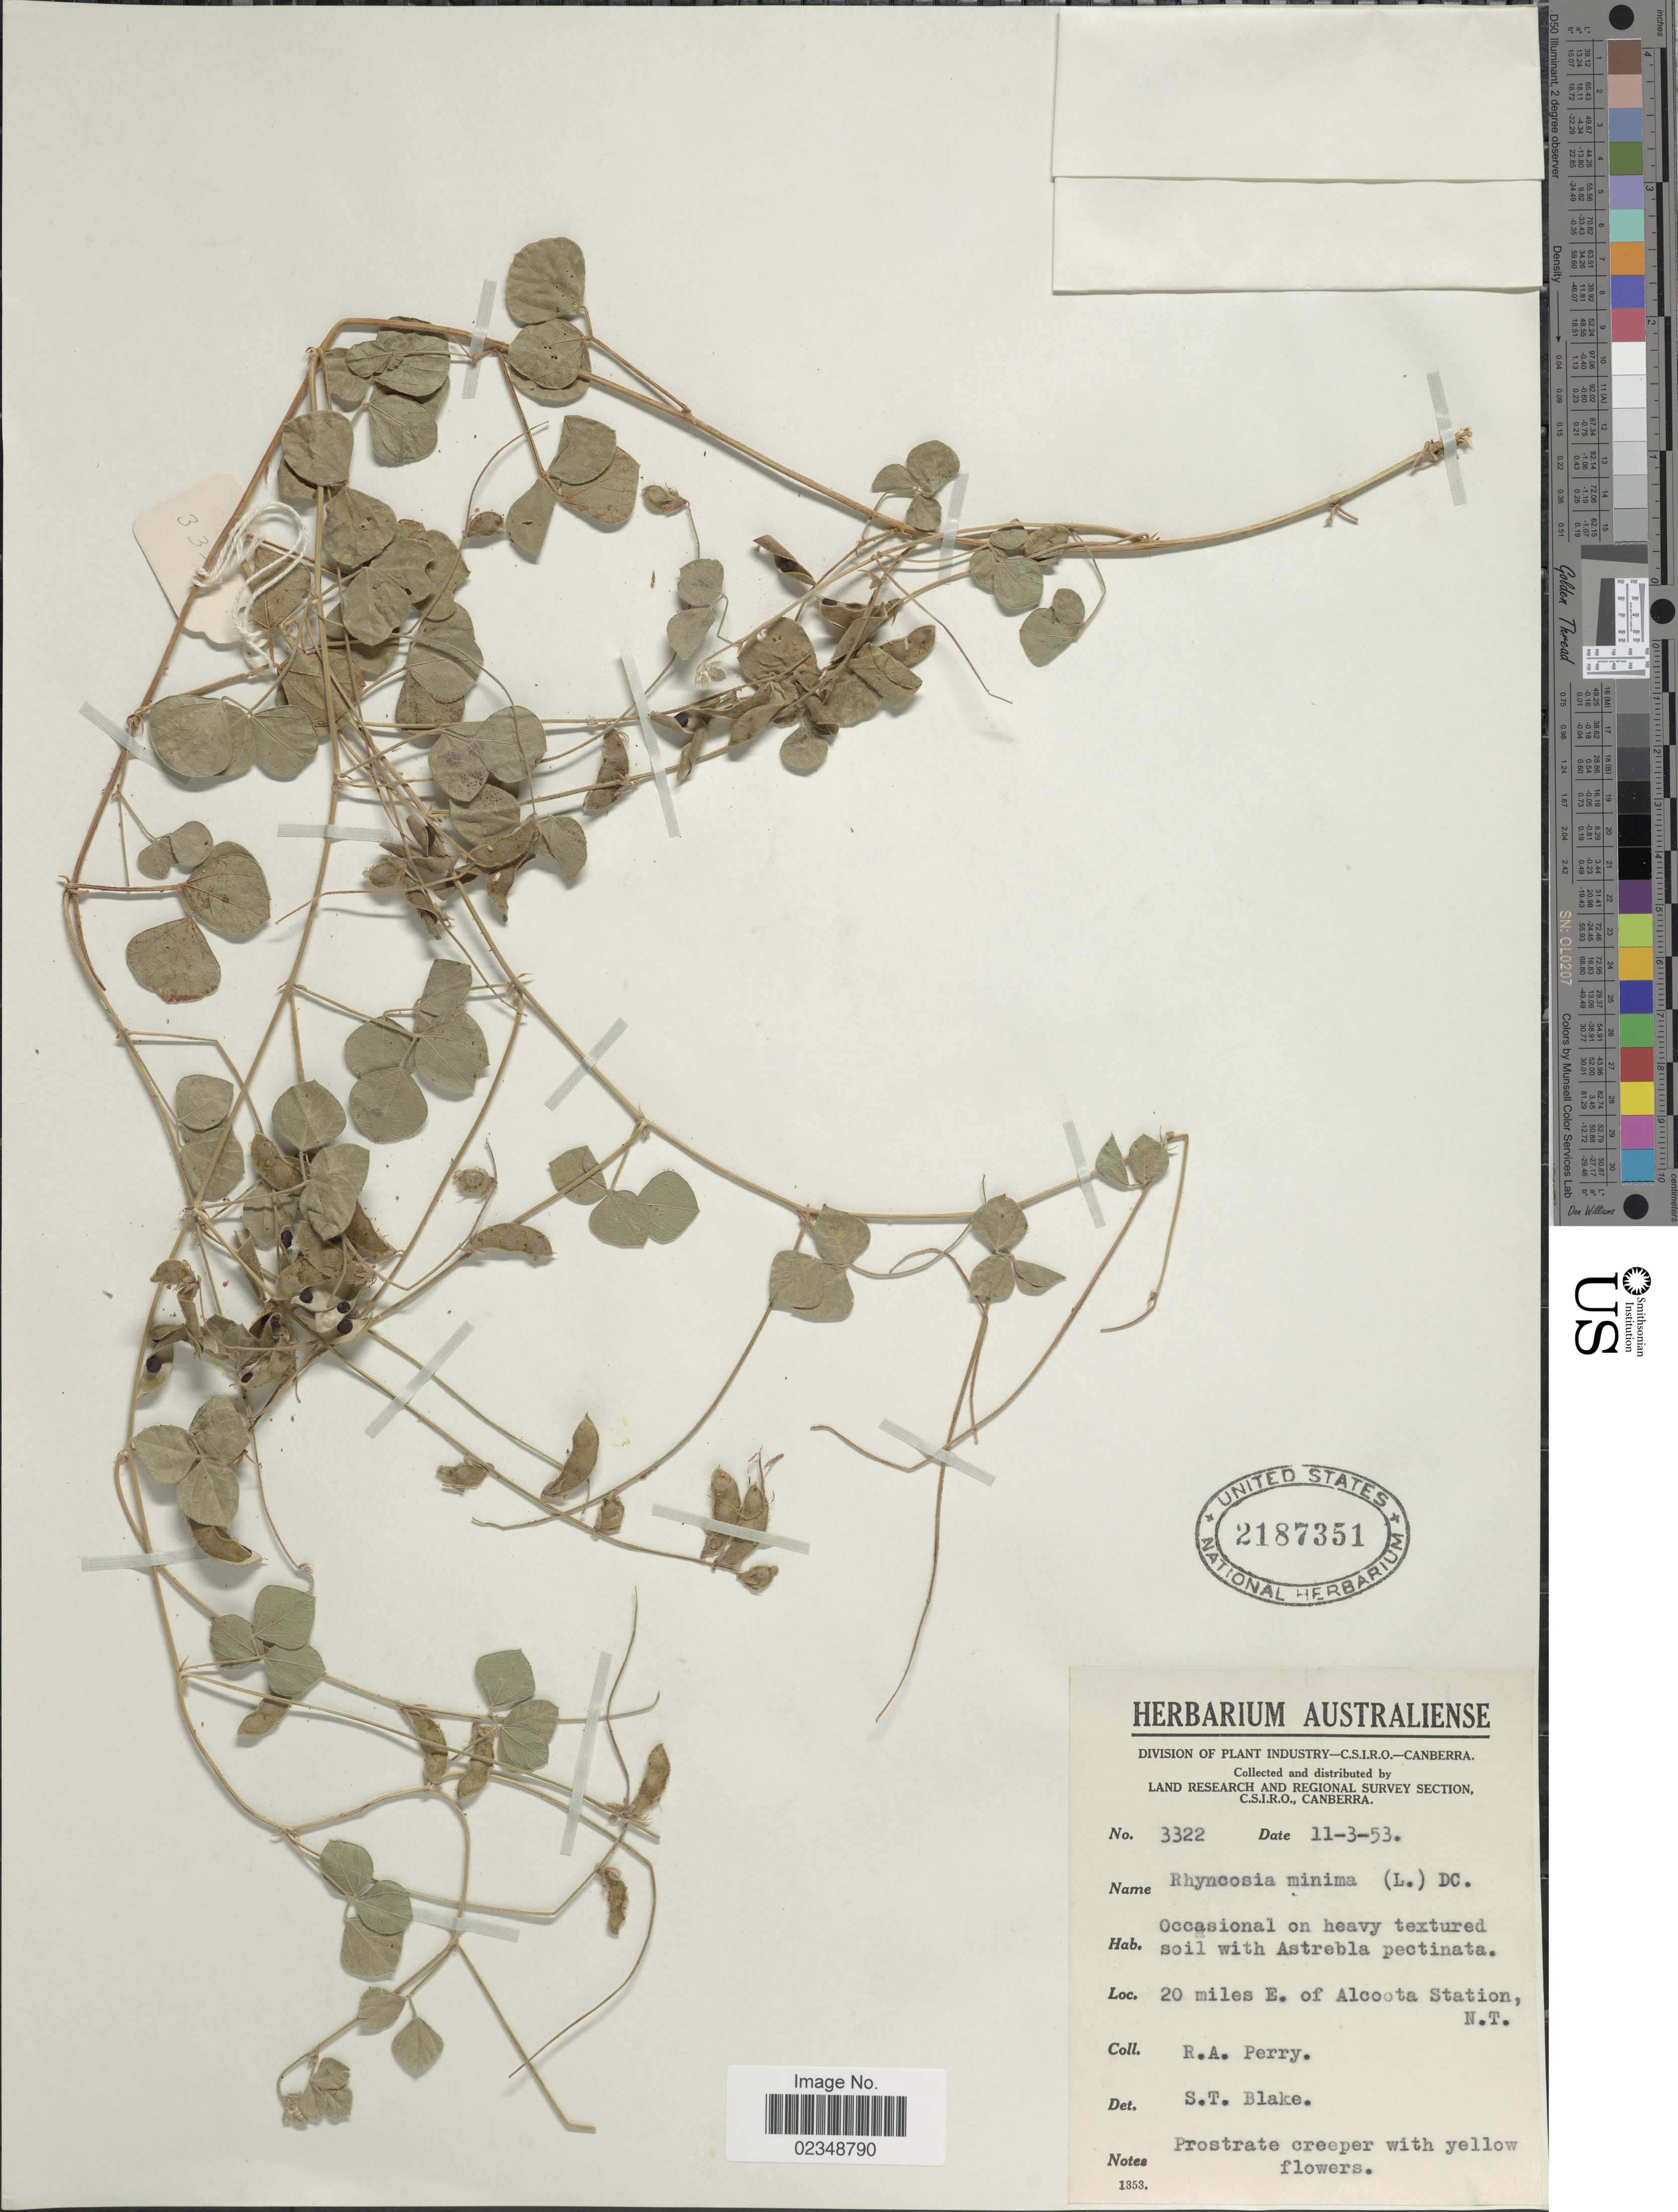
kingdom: Plantae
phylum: Tracheophyta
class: Magnoliopsida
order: Fabales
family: Fabaceae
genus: Rhynchosia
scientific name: Rhynchosia minima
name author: (L.) DC.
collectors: Perry, R. A.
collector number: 3322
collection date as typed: Transcribed d/m/y: 11/3/53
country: Australia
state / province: Northern Territory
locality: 20 miles E. of Alcoota Station, N.T.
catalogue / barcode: US 2187351